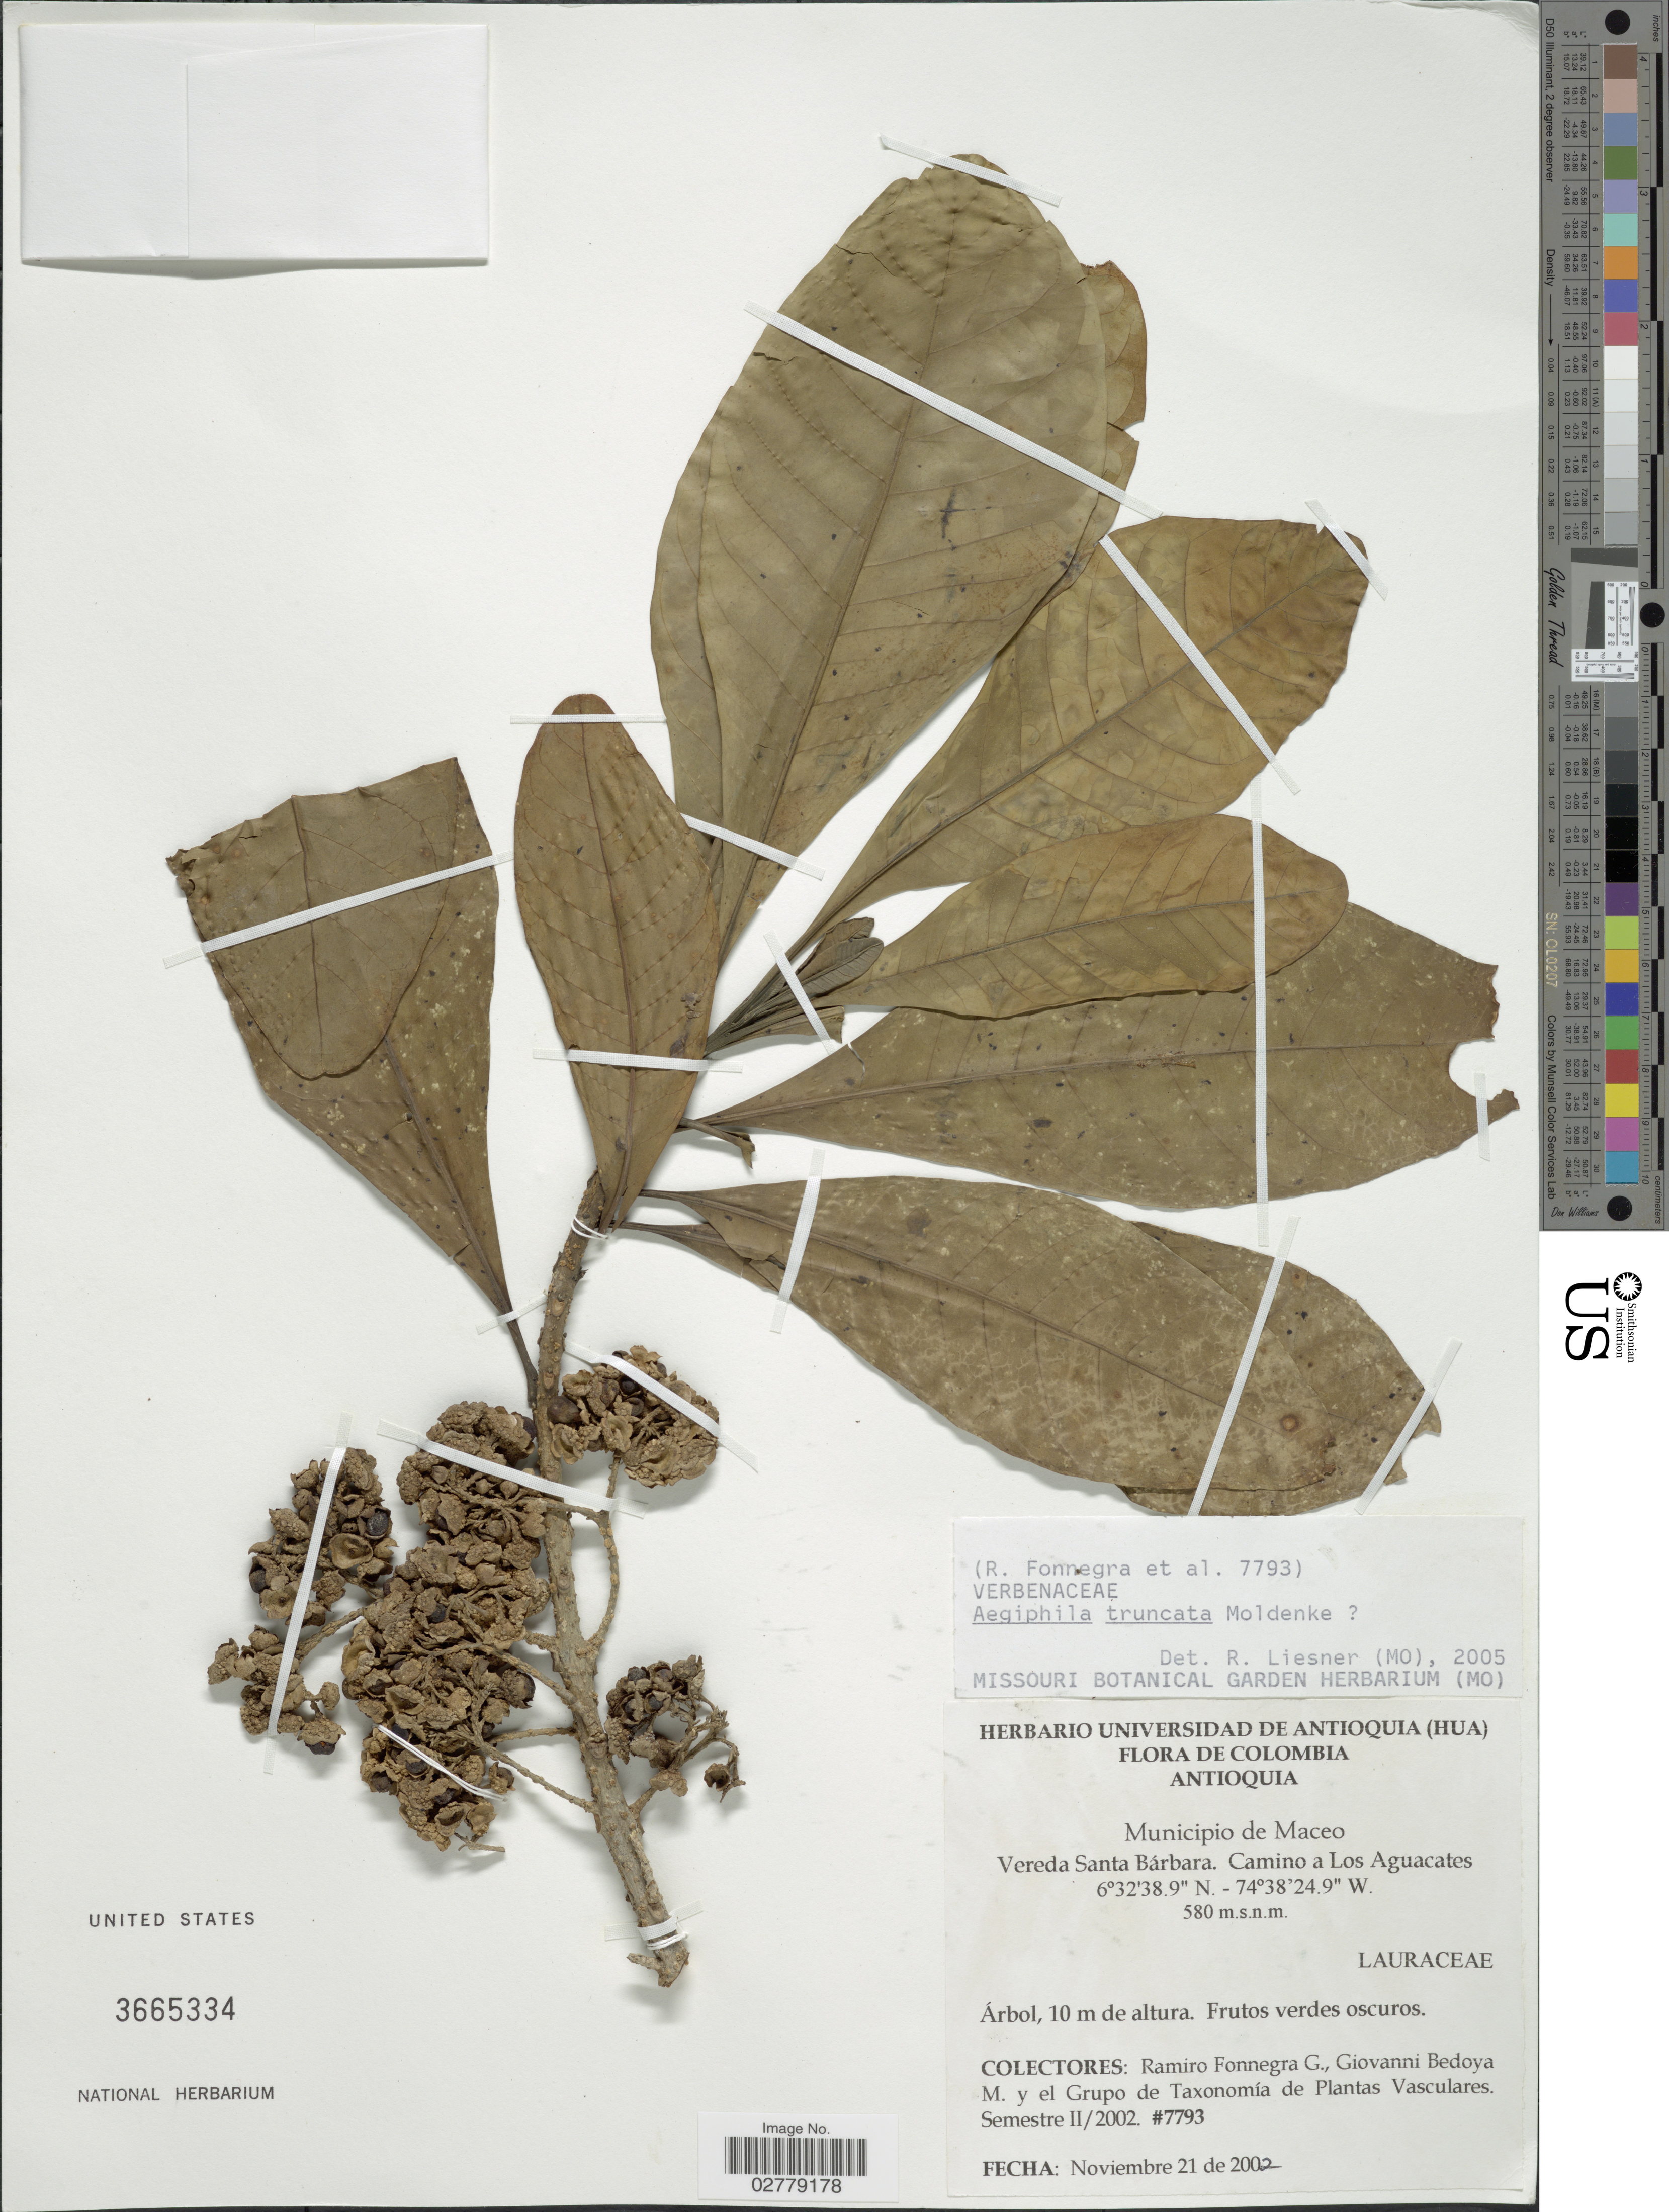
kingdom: Plantae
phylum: Tracheophyta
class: Magnoliopsida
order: Lamiales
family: Lamiaceae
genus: Aegiphila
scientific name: Aegiphila truncata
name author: Moldenke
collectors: R. Fonnegra G., G. Bedoya M. & Grupo Tax. Plan. Vasc. Sem 1/92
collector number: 7793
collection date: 2002-11-21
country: Colombia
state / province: Antioquia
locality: Municipio de Maceo, Vereda Santa Bárbara, Camino a Los Aguacates.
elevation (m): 580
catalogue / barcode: US 3665334